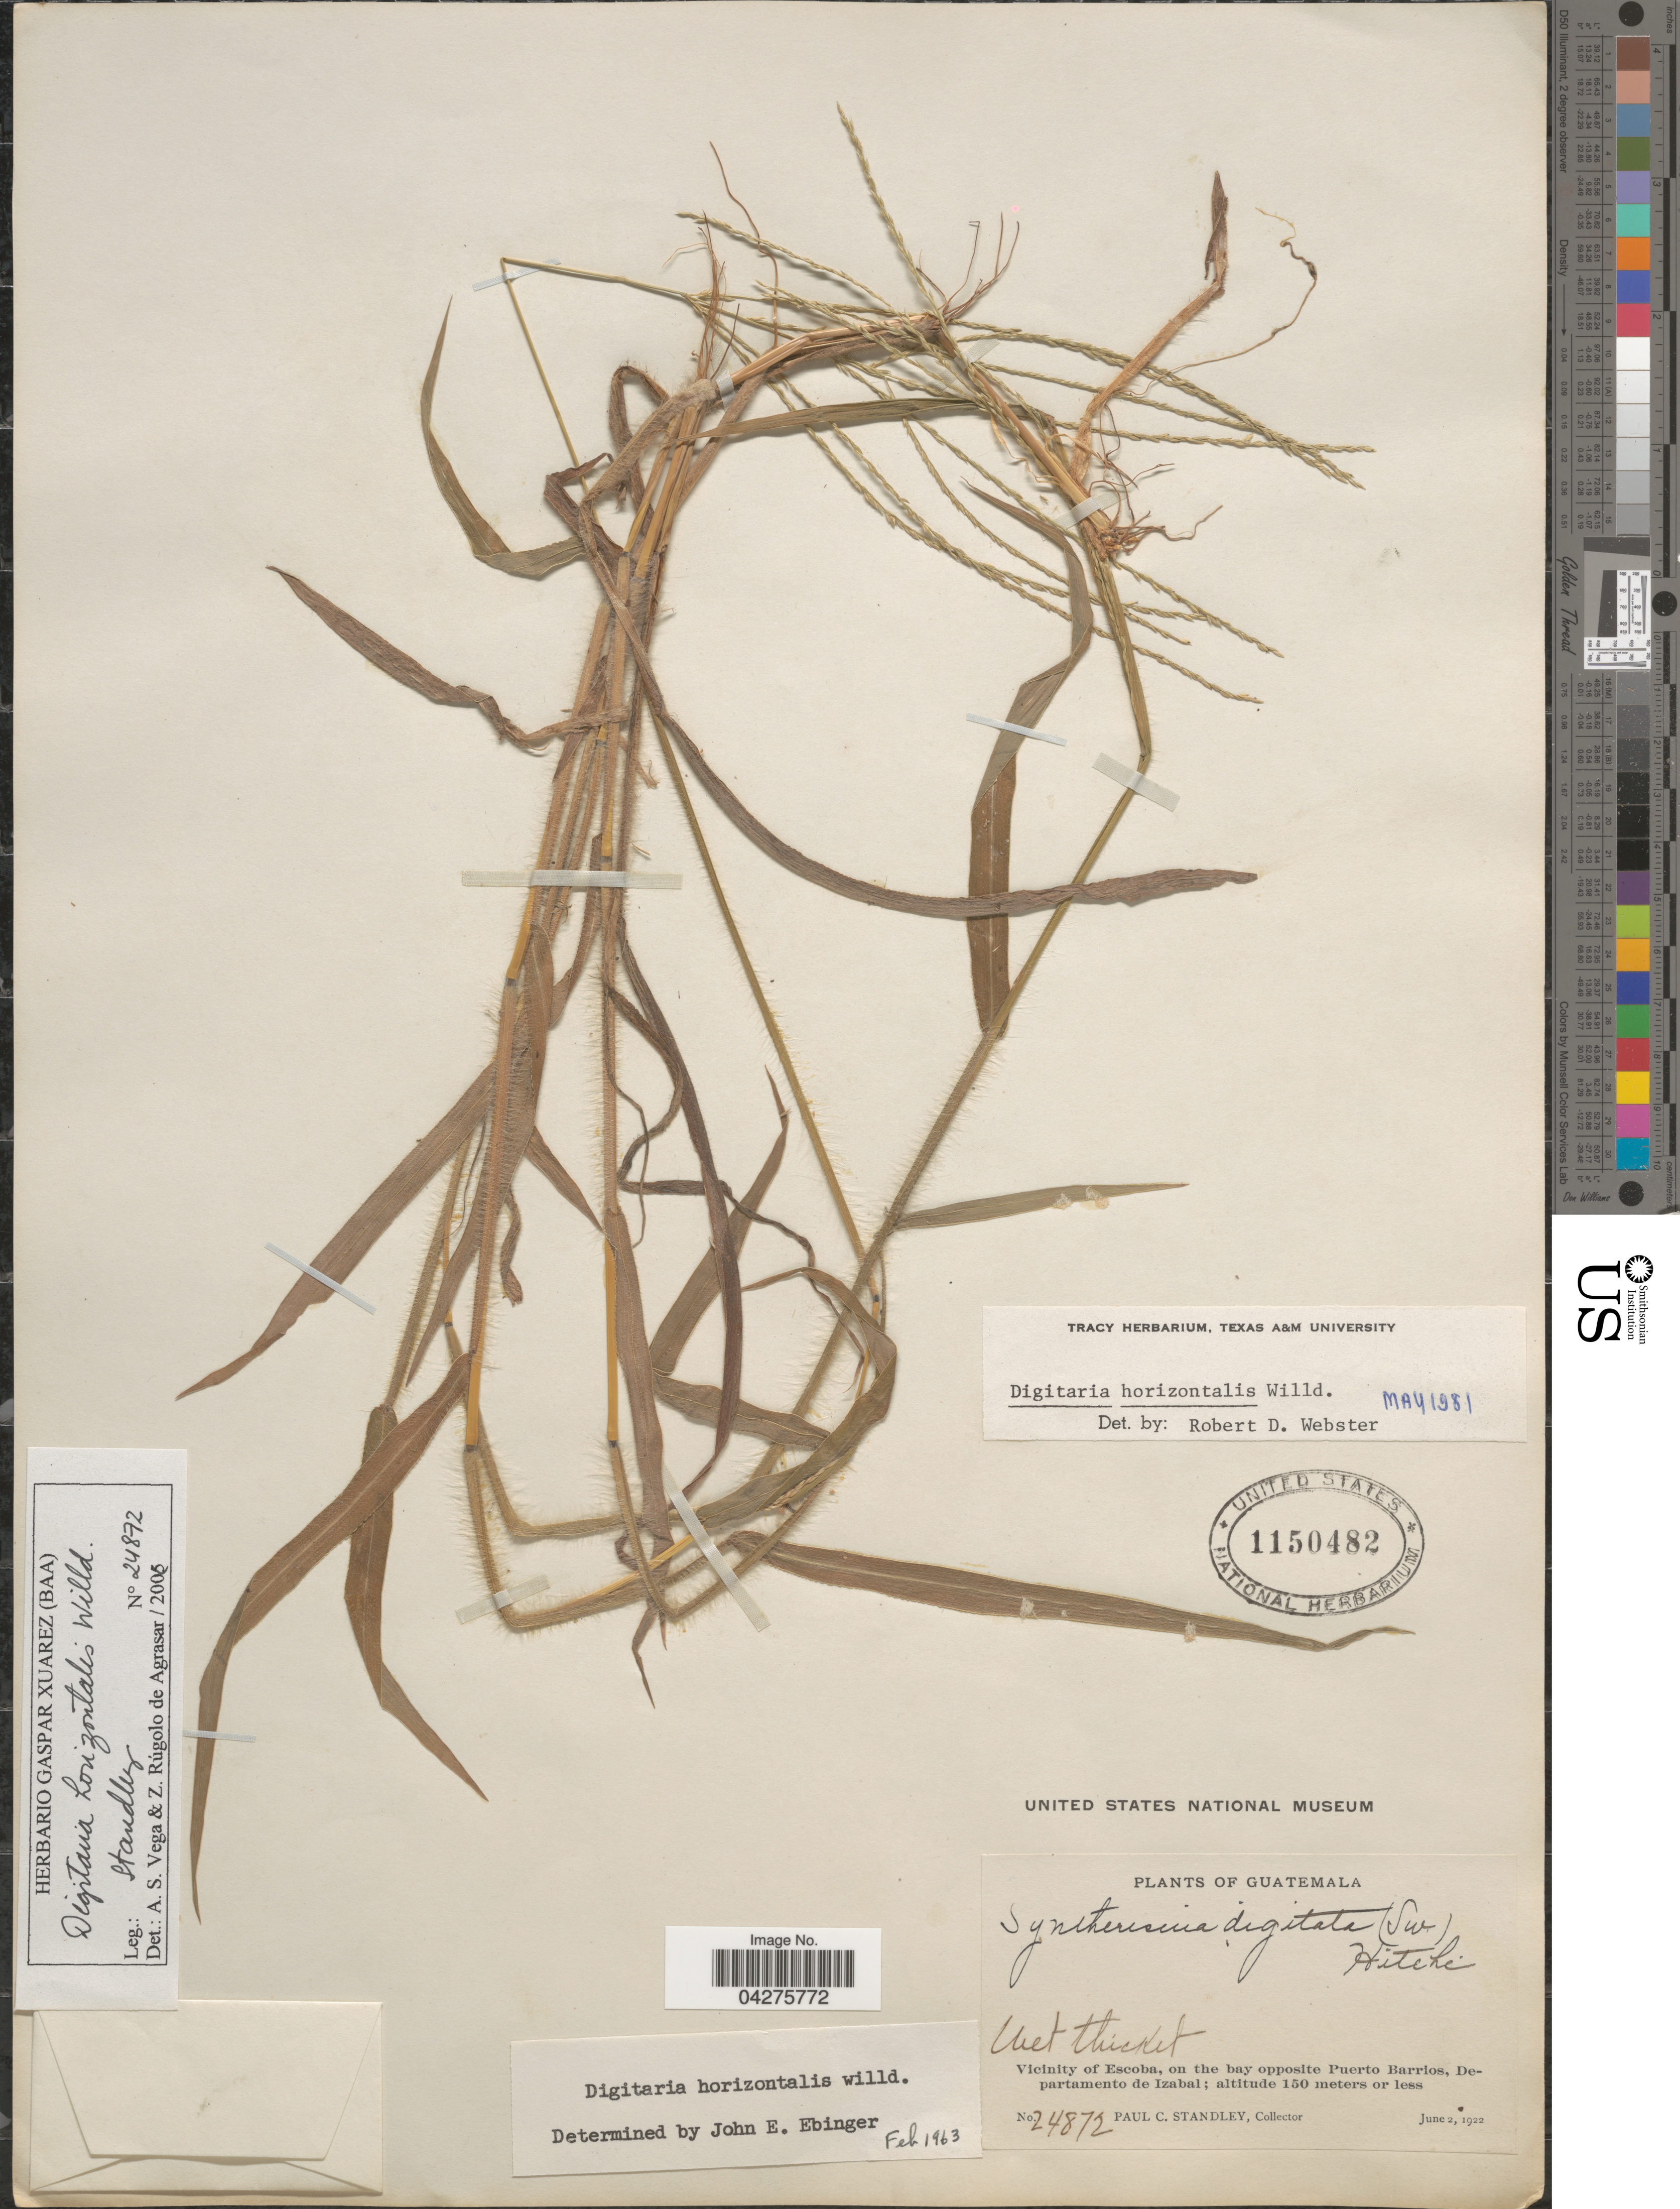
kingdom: Plantae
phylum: Tracheophyta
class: Liliopsida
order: Poales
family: Poaceae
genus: Digitaria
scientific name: Digitaria horizontalis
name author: Willd.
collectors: P. C. Standley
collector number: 24872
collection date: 1922-06-02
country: Guatemala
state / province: Izabal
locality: Wet thicket. Vicinity of Escoba, on the bay opposite Puerto Barrios, Departamento de Izabal.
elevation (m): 150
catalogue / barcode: US 1150482